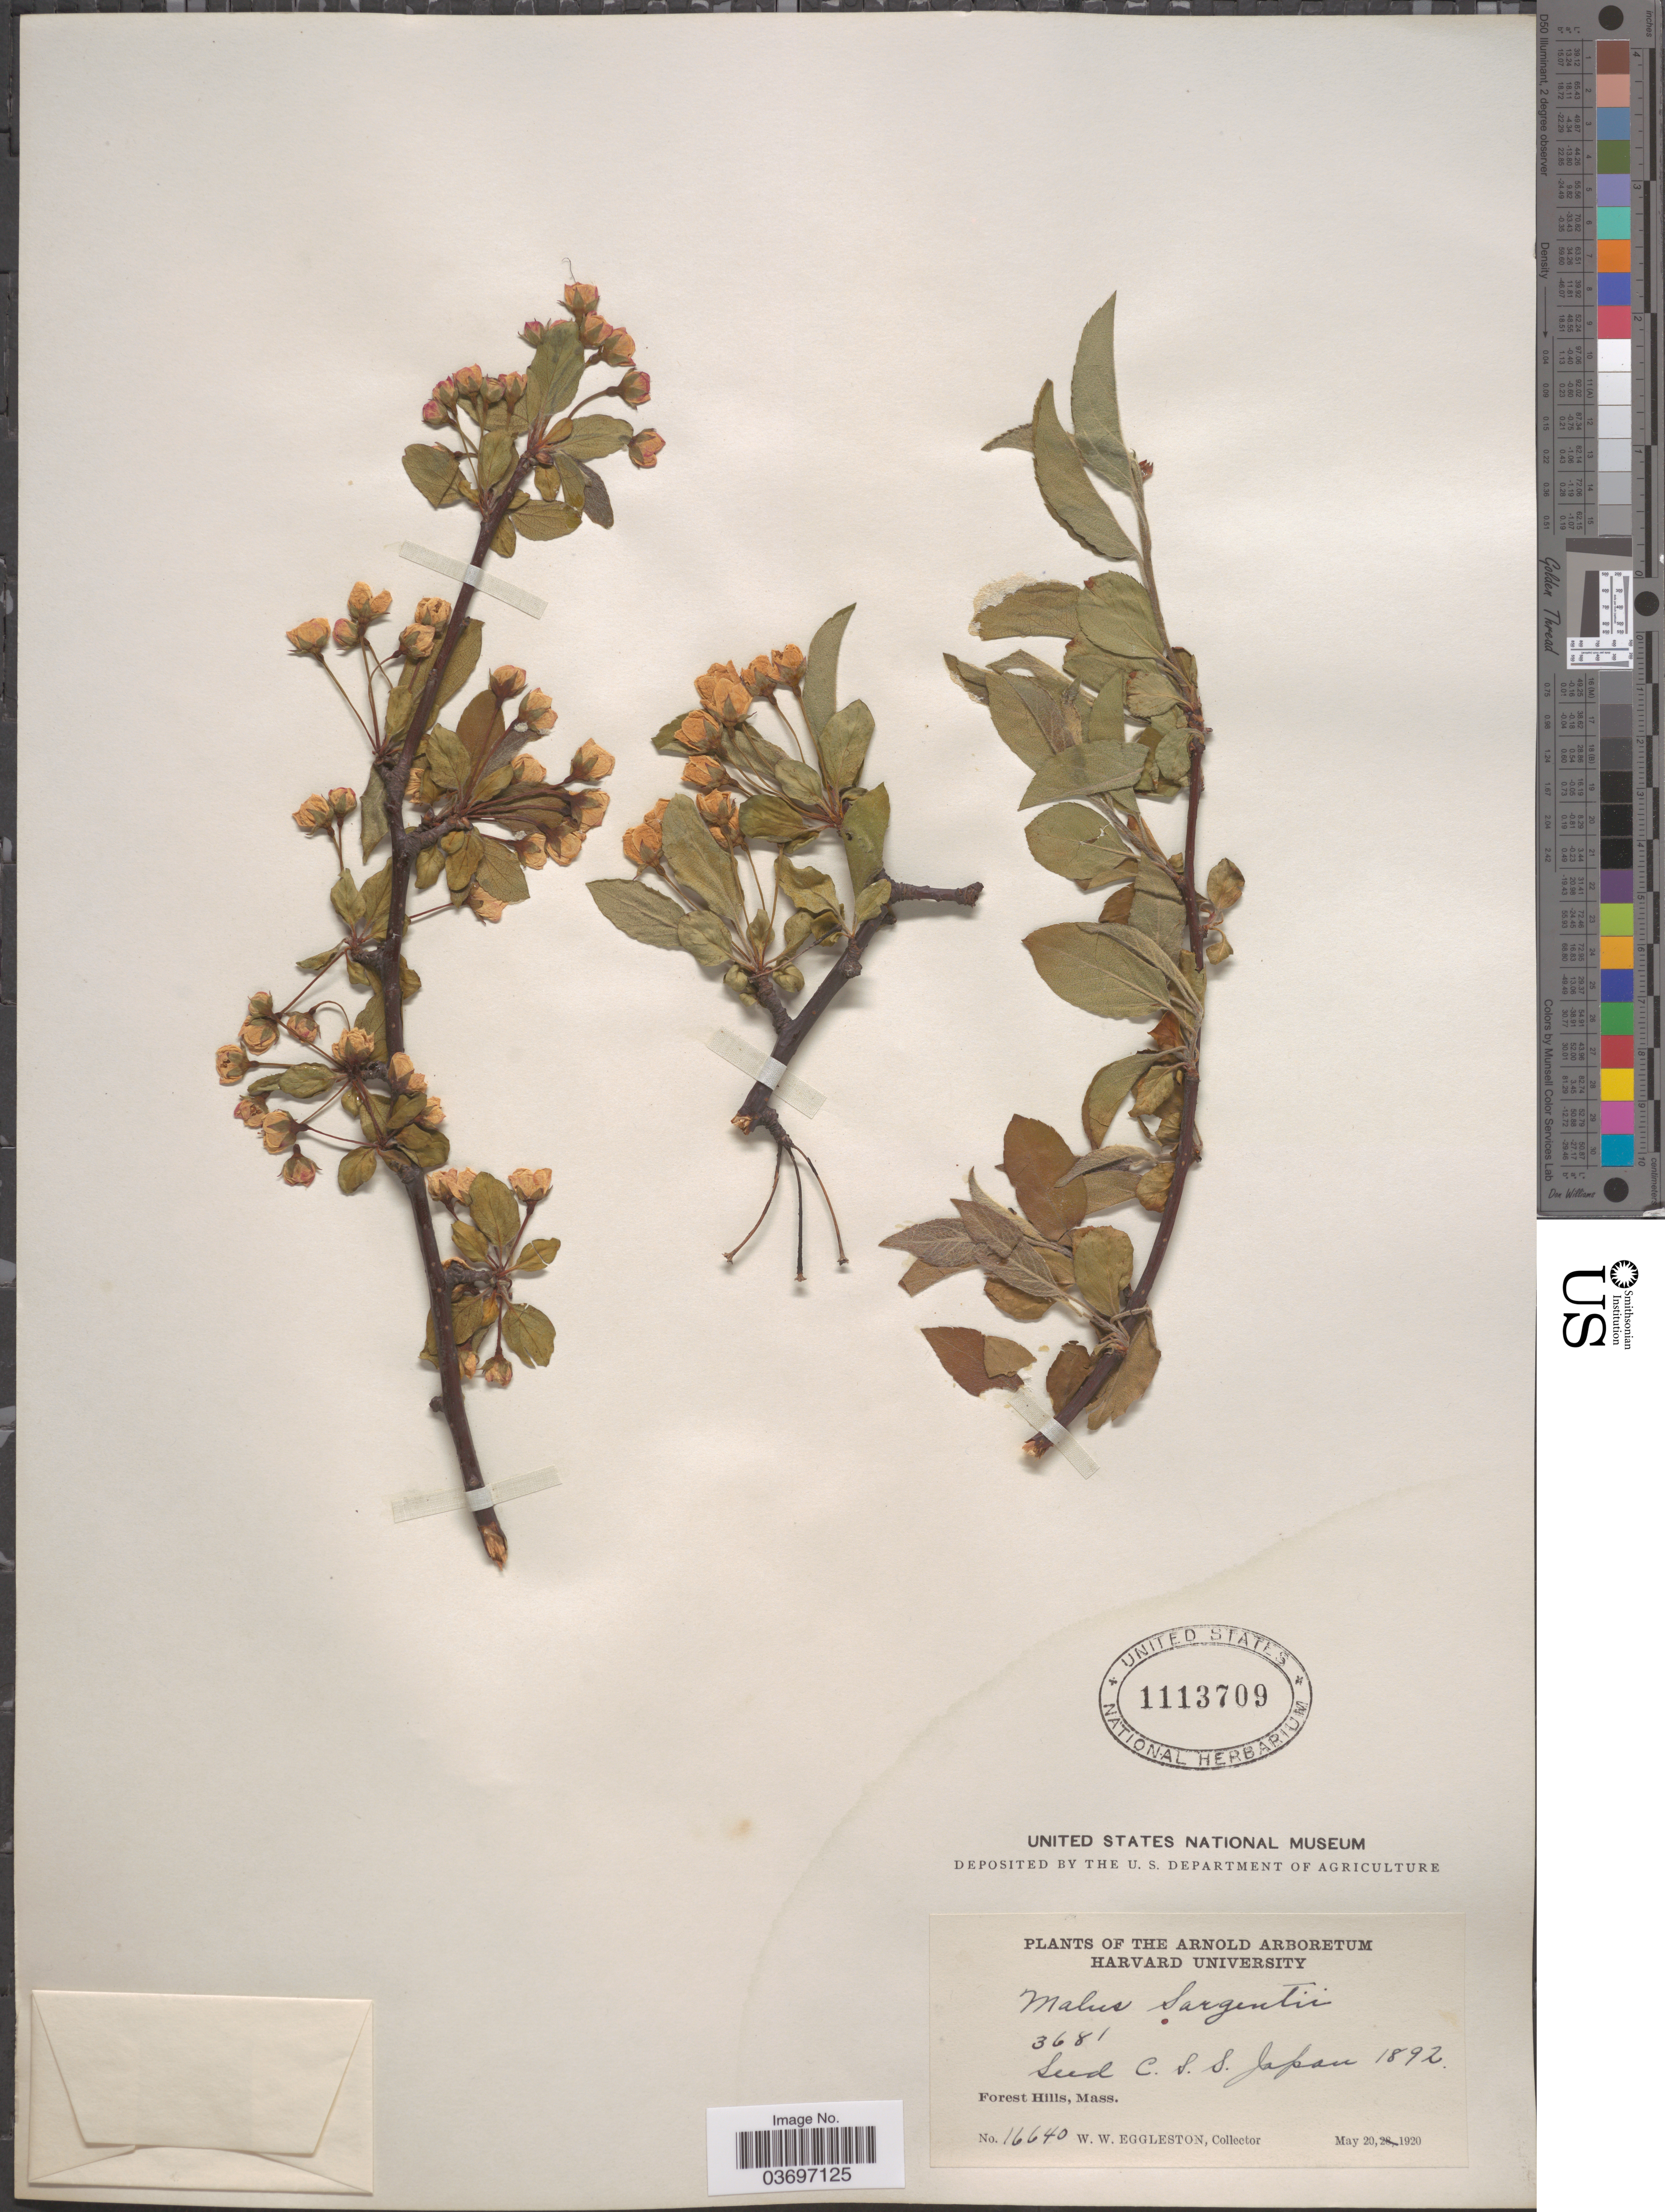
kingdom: Plantae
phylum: Tracheophyta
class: Magnoliopsida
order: Rosales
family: Rosaceae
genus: Malus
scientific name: Malus sargentii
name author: Rehder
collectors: W. W. Eggleston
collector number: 16640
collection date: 1920-05-20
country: United States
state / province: Massachusetts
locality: Forest Hills.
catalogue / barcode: US 1113709